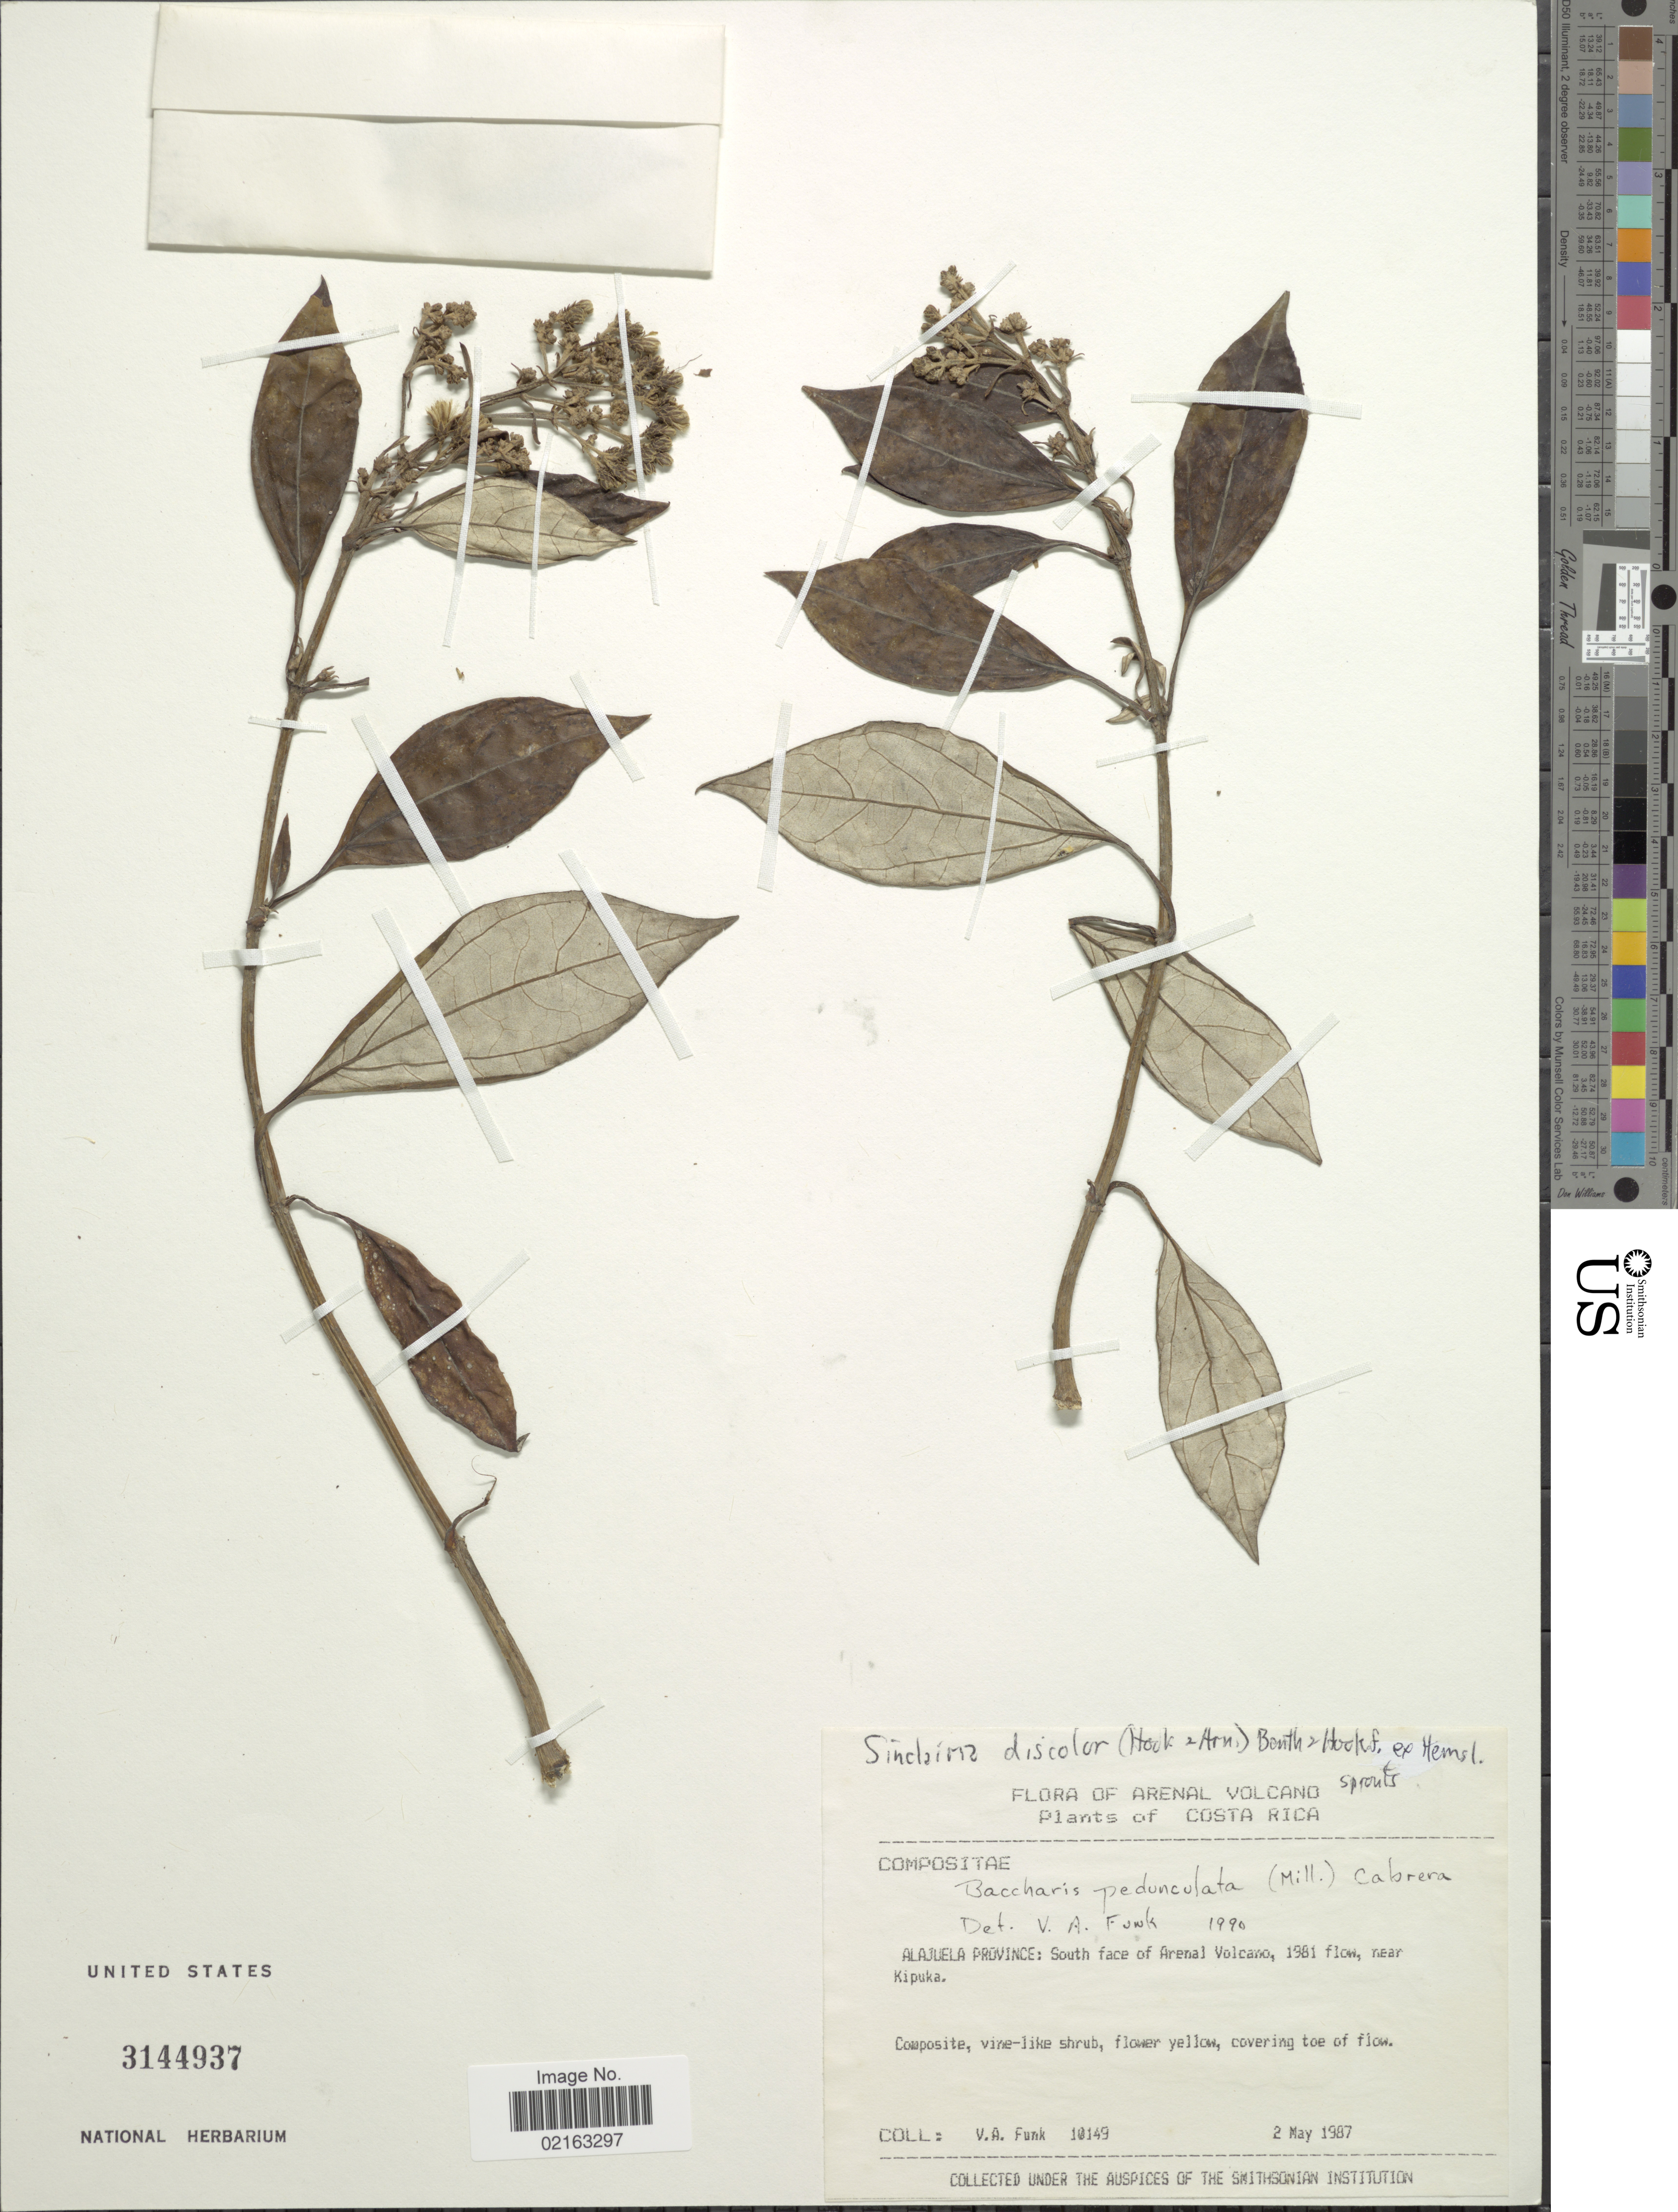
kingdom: Plantae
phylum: Tracheophyta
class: Magnoliopsida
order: Asterales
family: Asteraceae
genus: Sinclairia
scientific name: Sinclairia discolor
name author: Hook. & Arn.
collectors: V. Funk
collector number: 10149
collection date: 1987-05-02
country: Costa Rica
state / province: Alajuela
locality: Arenal Volcano. Alajuela Province: South face of Arenal Volcanoo, 1981 flow, near Kipuka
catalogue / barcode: US 3144937